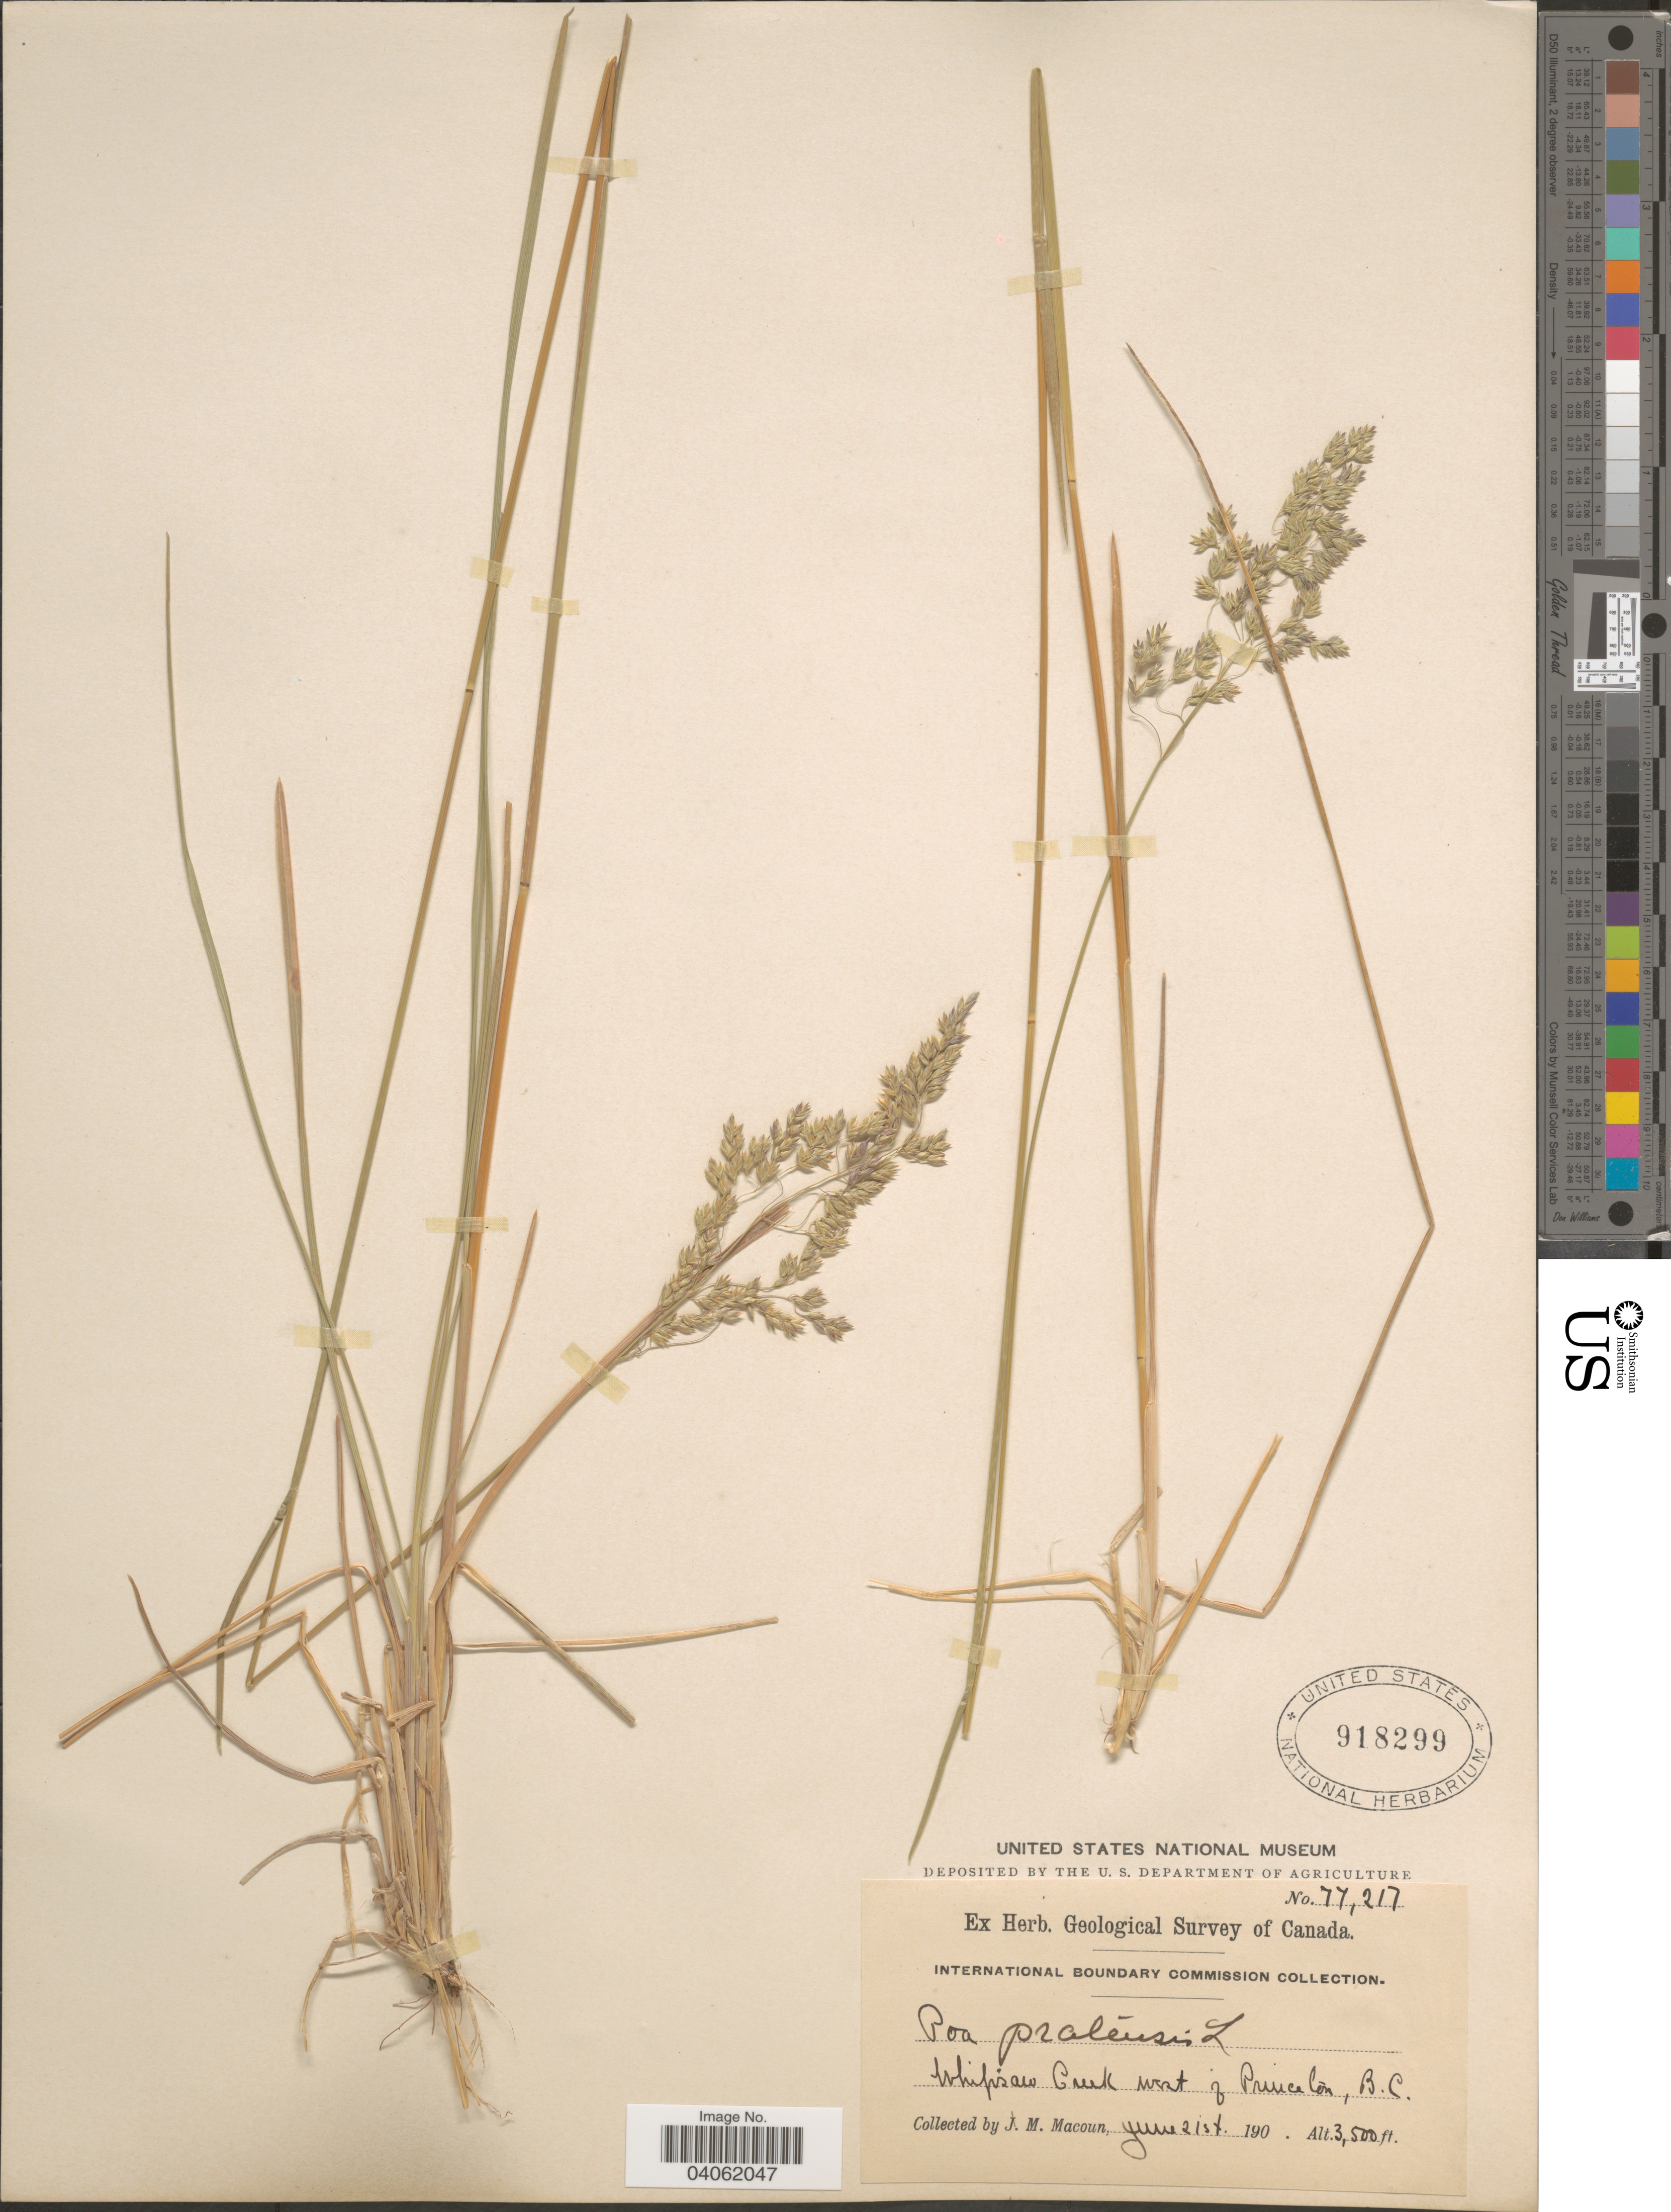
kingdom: Plantae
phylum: Tracheophyta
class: Liliopsida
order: Poales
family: Poaceae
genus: Poa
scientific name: Poa pratensis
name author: L.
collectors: J. M. Macoun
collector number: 77217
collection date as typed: June 21st. 190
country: Canada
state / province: British Columbia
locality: Whipsaw Creek west of Princeton.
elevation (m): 1067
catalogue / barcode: US 918299